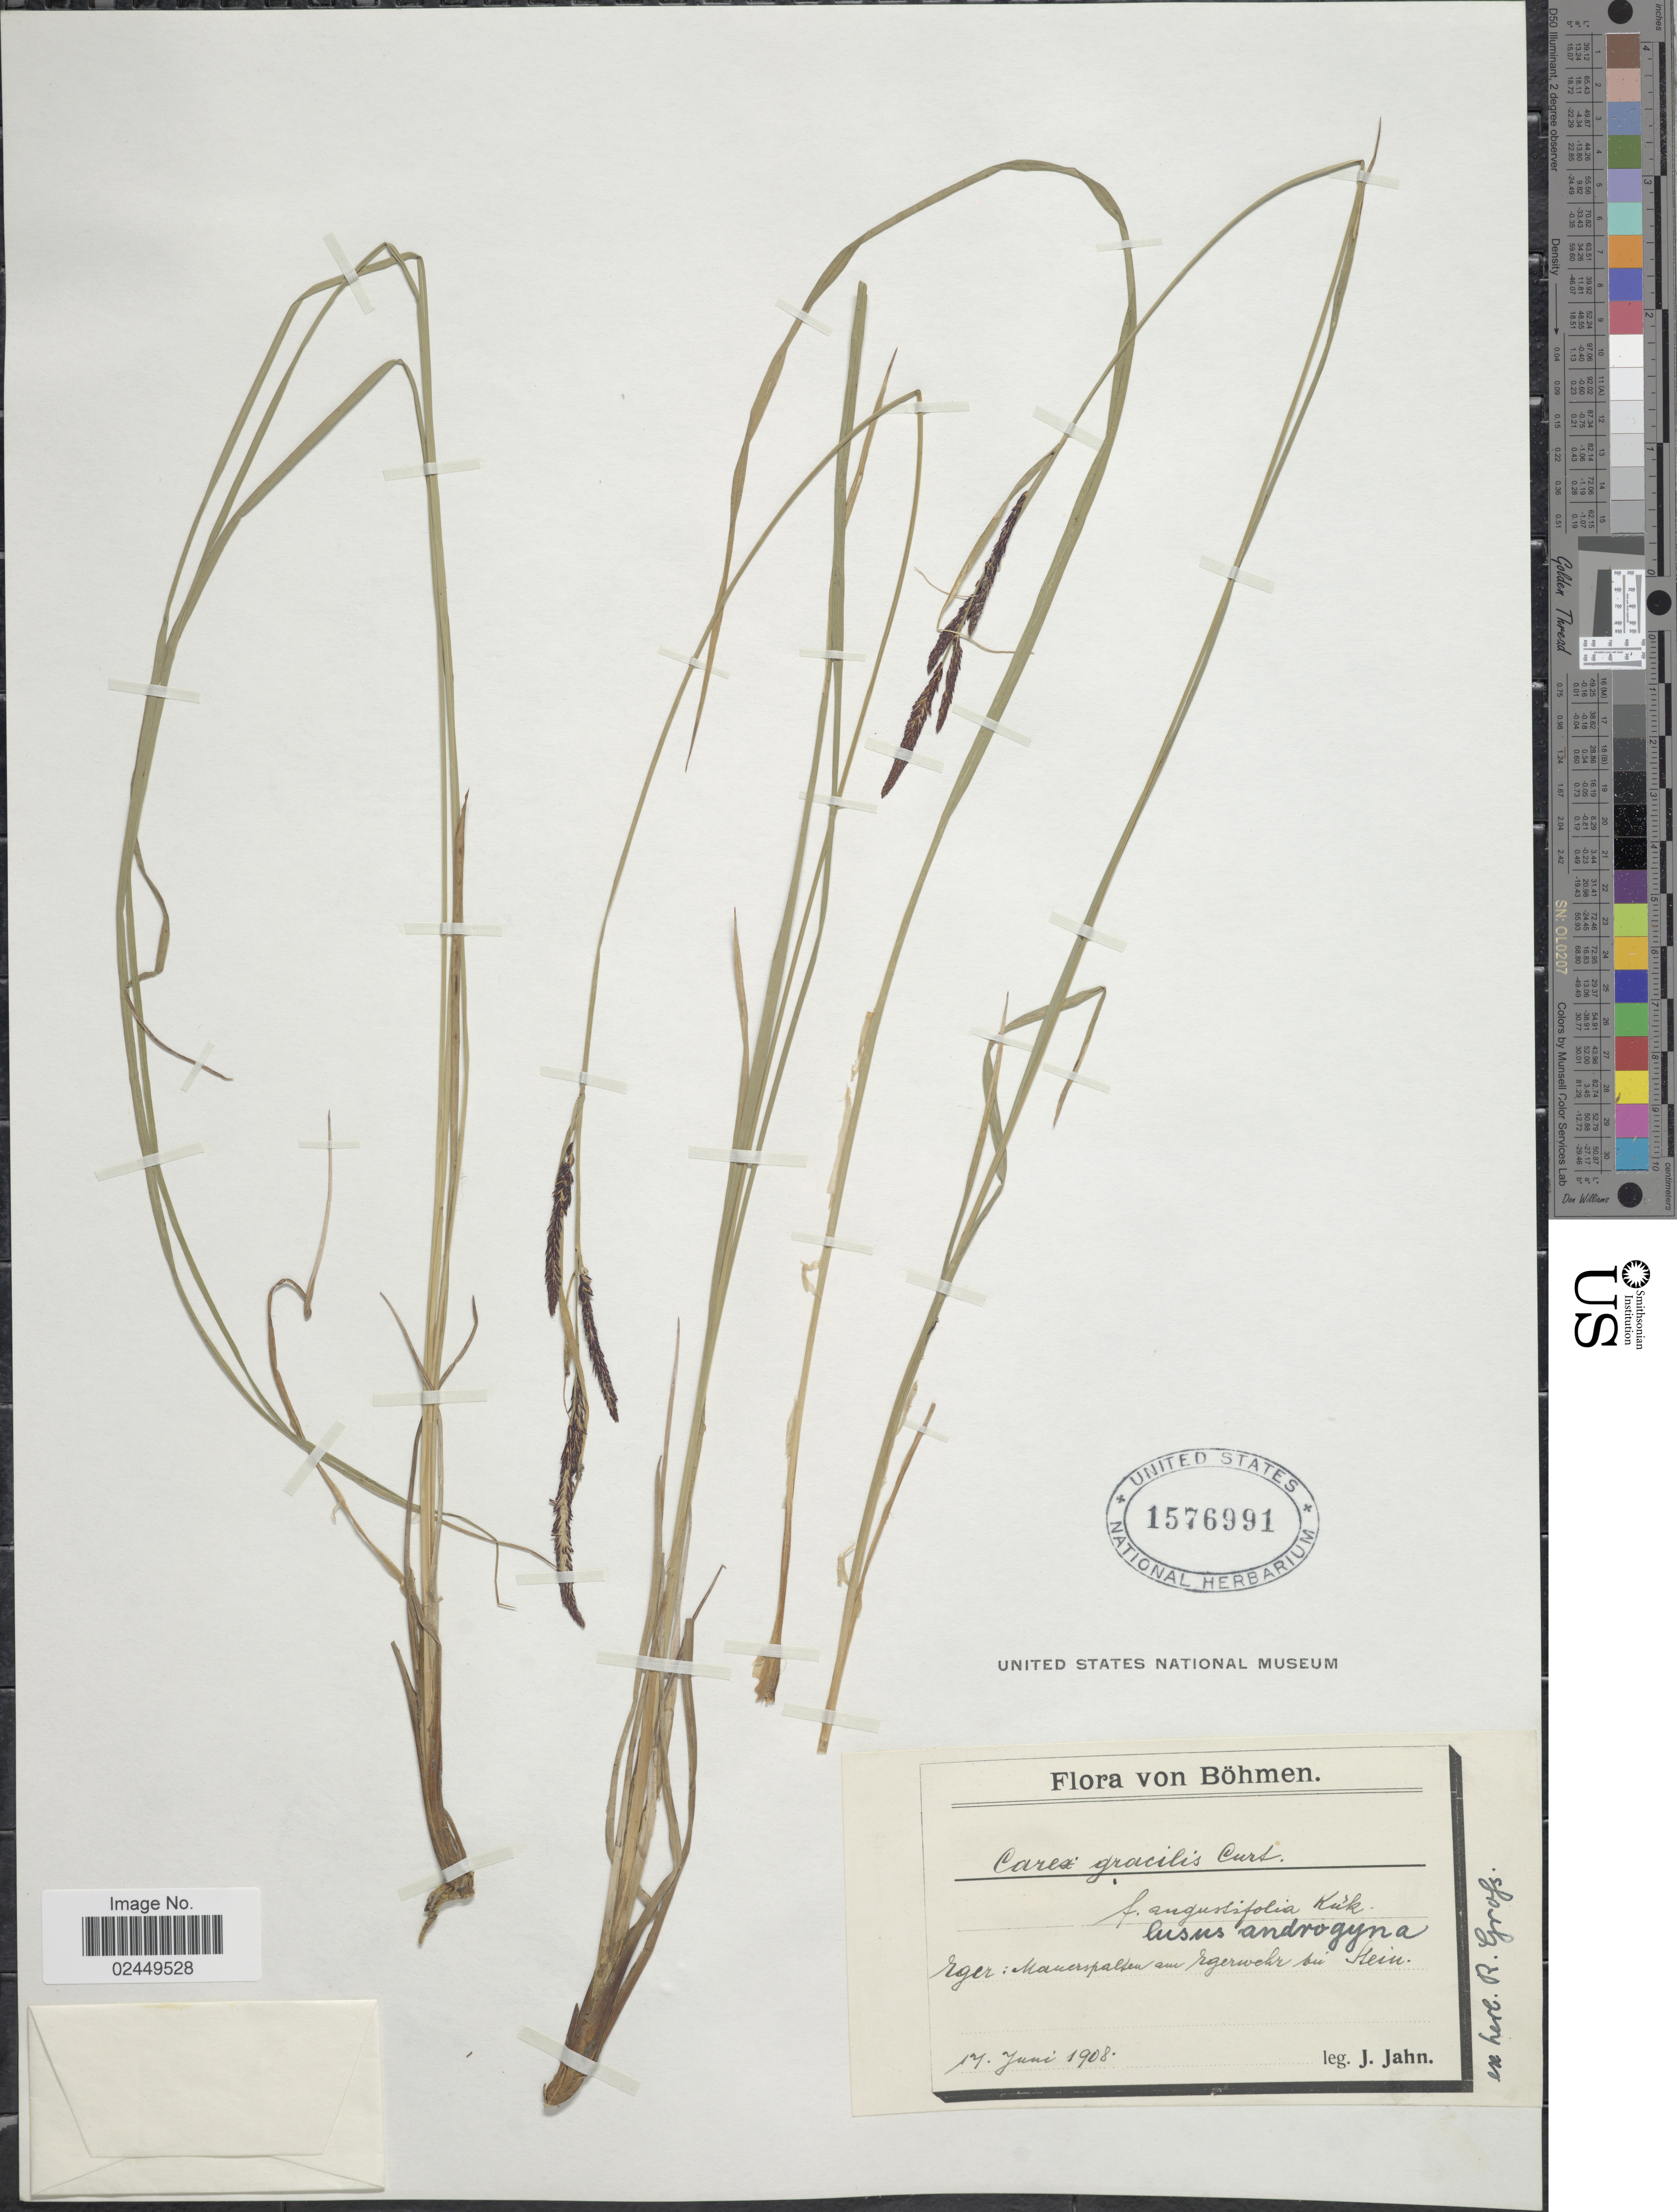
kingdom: Plantae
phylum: Tracheophyta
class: Liliopsida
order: Poales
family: Cyperaceae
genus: Carex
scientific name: Carex acuta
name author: L.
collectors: J. Jahn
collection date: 1908-06-17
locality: Bohmen, Eger: Mauerspalpen am Egerwehr bei Hein.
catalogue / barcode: US 1576991